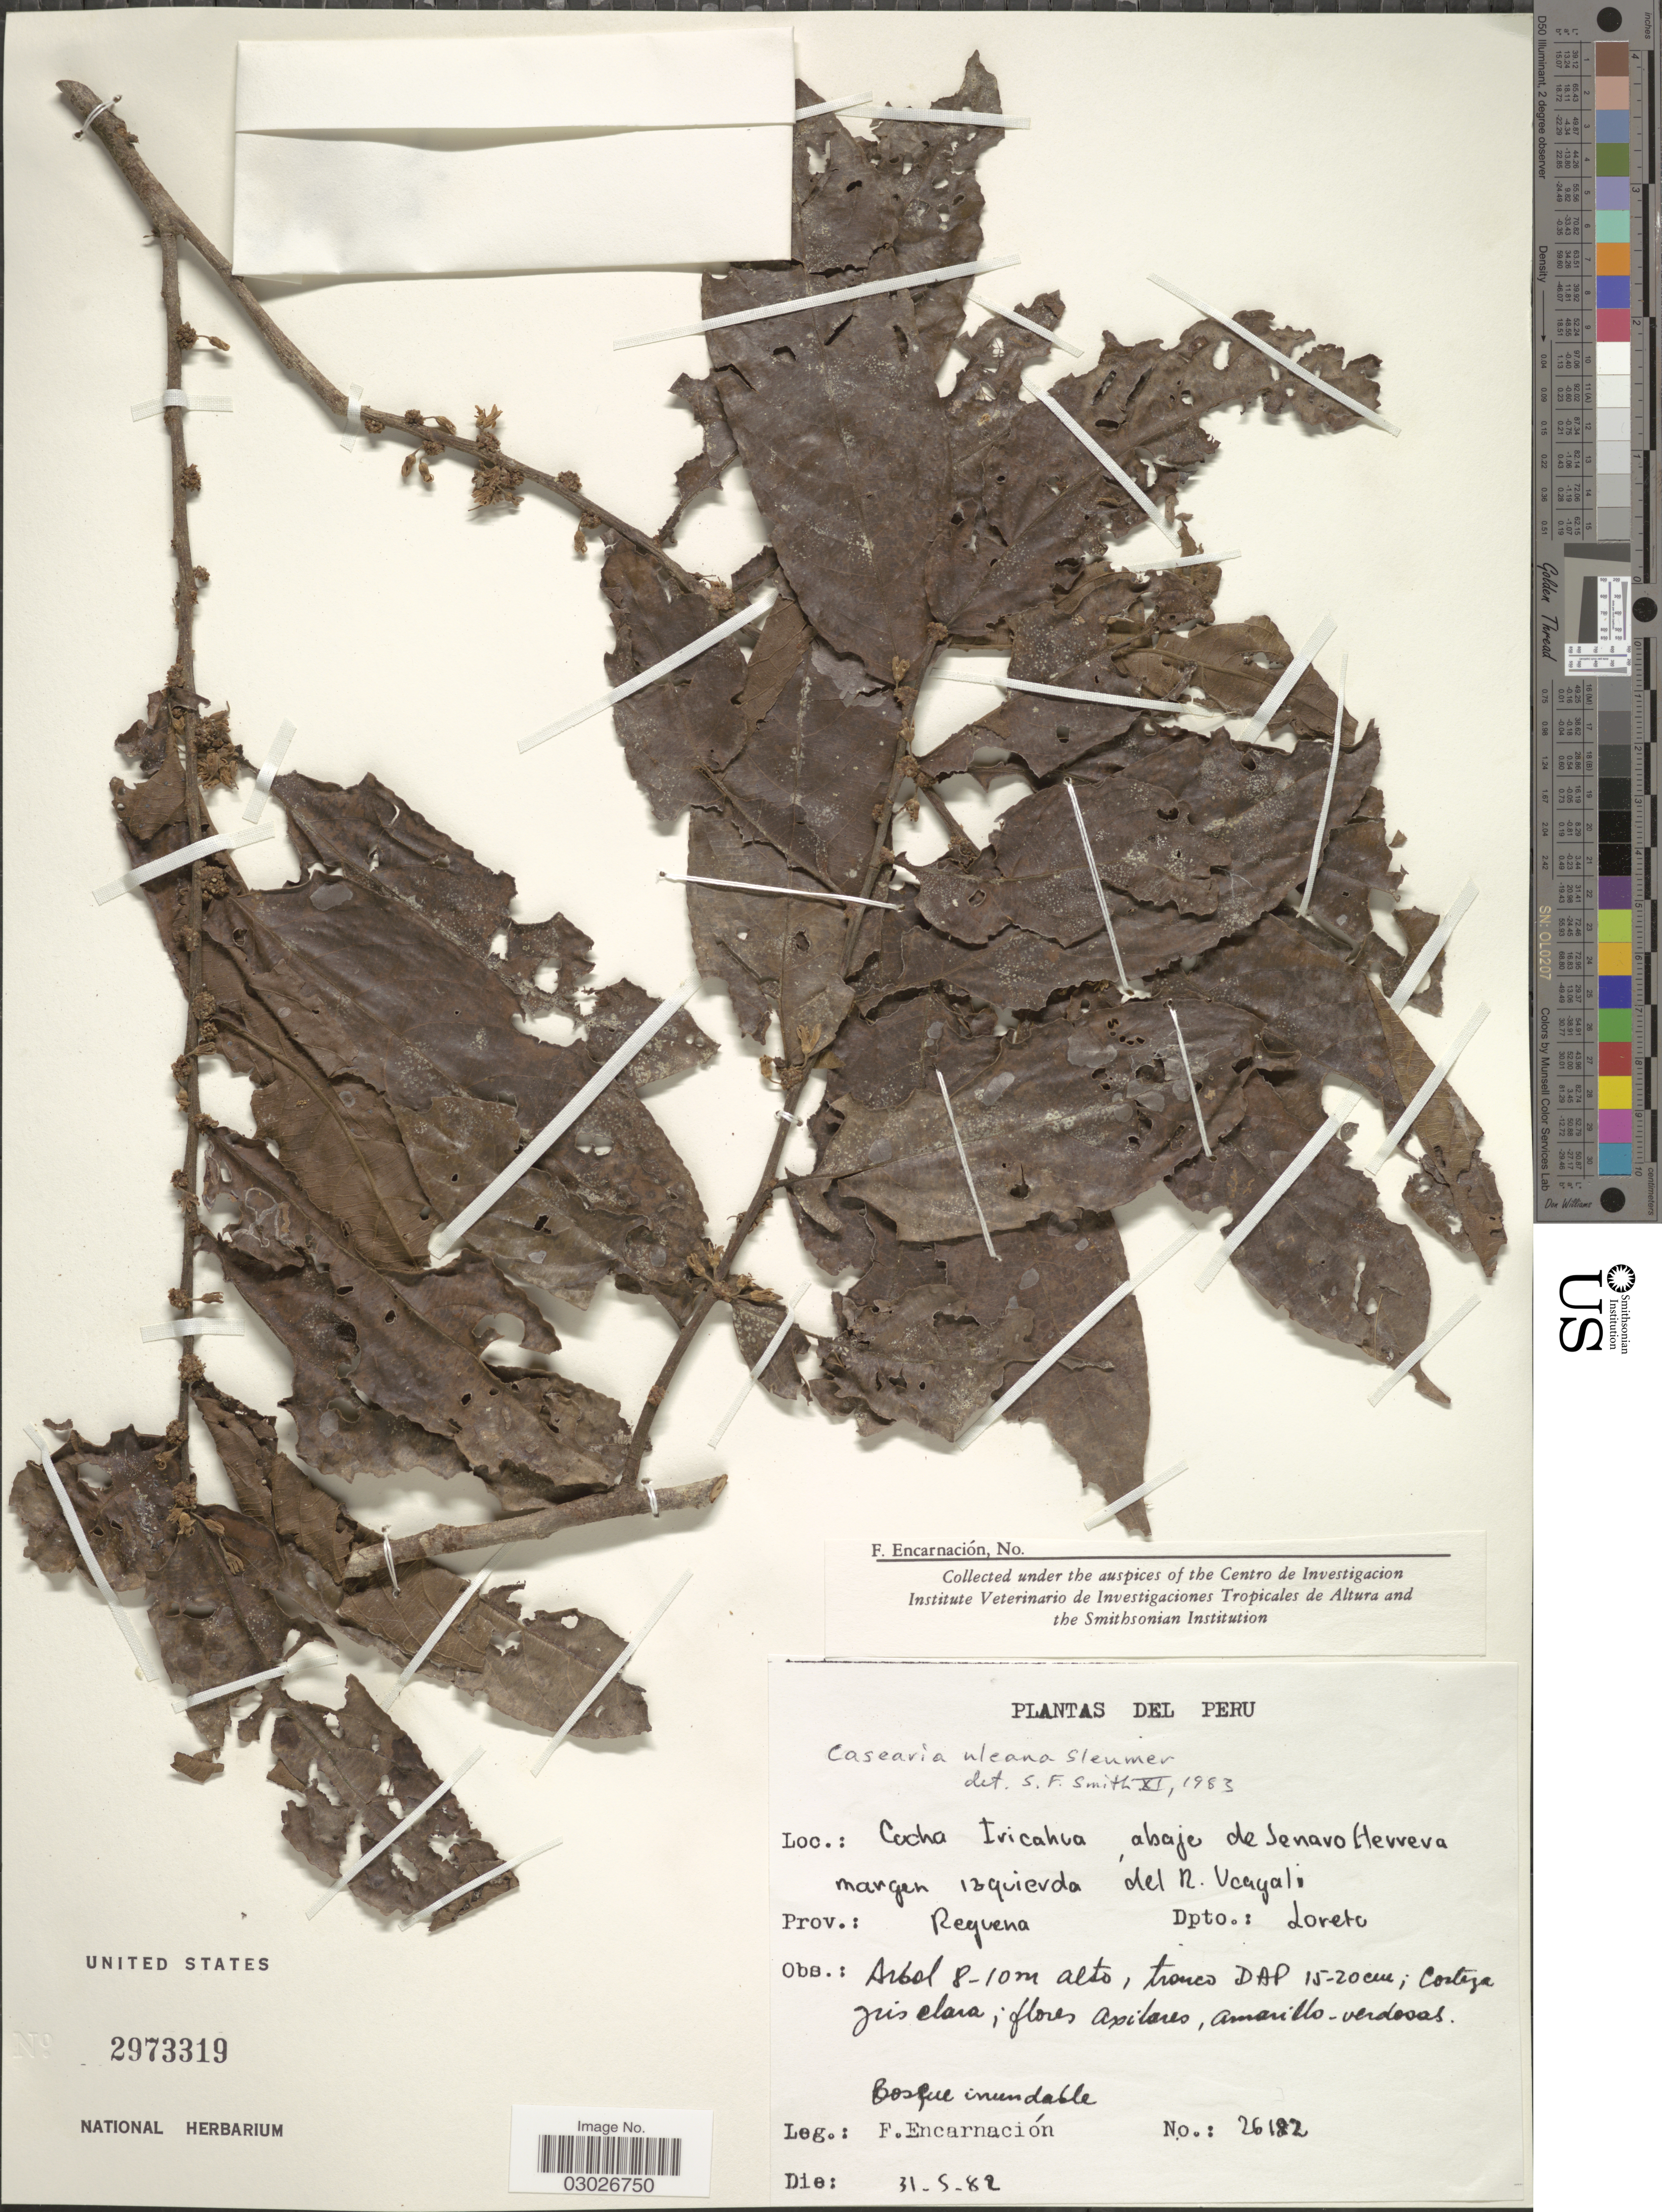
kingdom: Plantae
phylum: Tracheophyta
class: Magnoliopsida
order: Malpighiales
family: Salicaceae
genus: Casearia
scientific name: Casearia uleana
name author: Sleumer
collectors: F. Encarnación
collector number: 26182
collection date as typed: Transcribed d/m/y: 31/5/82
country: Peru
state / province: Loreto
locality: Cocha Iricahua, abaje de Senavo Herrera margen izquierda del R. Ucayali. Prov.: Requena. Dpto.: Loreto.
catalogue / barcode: US 2973319